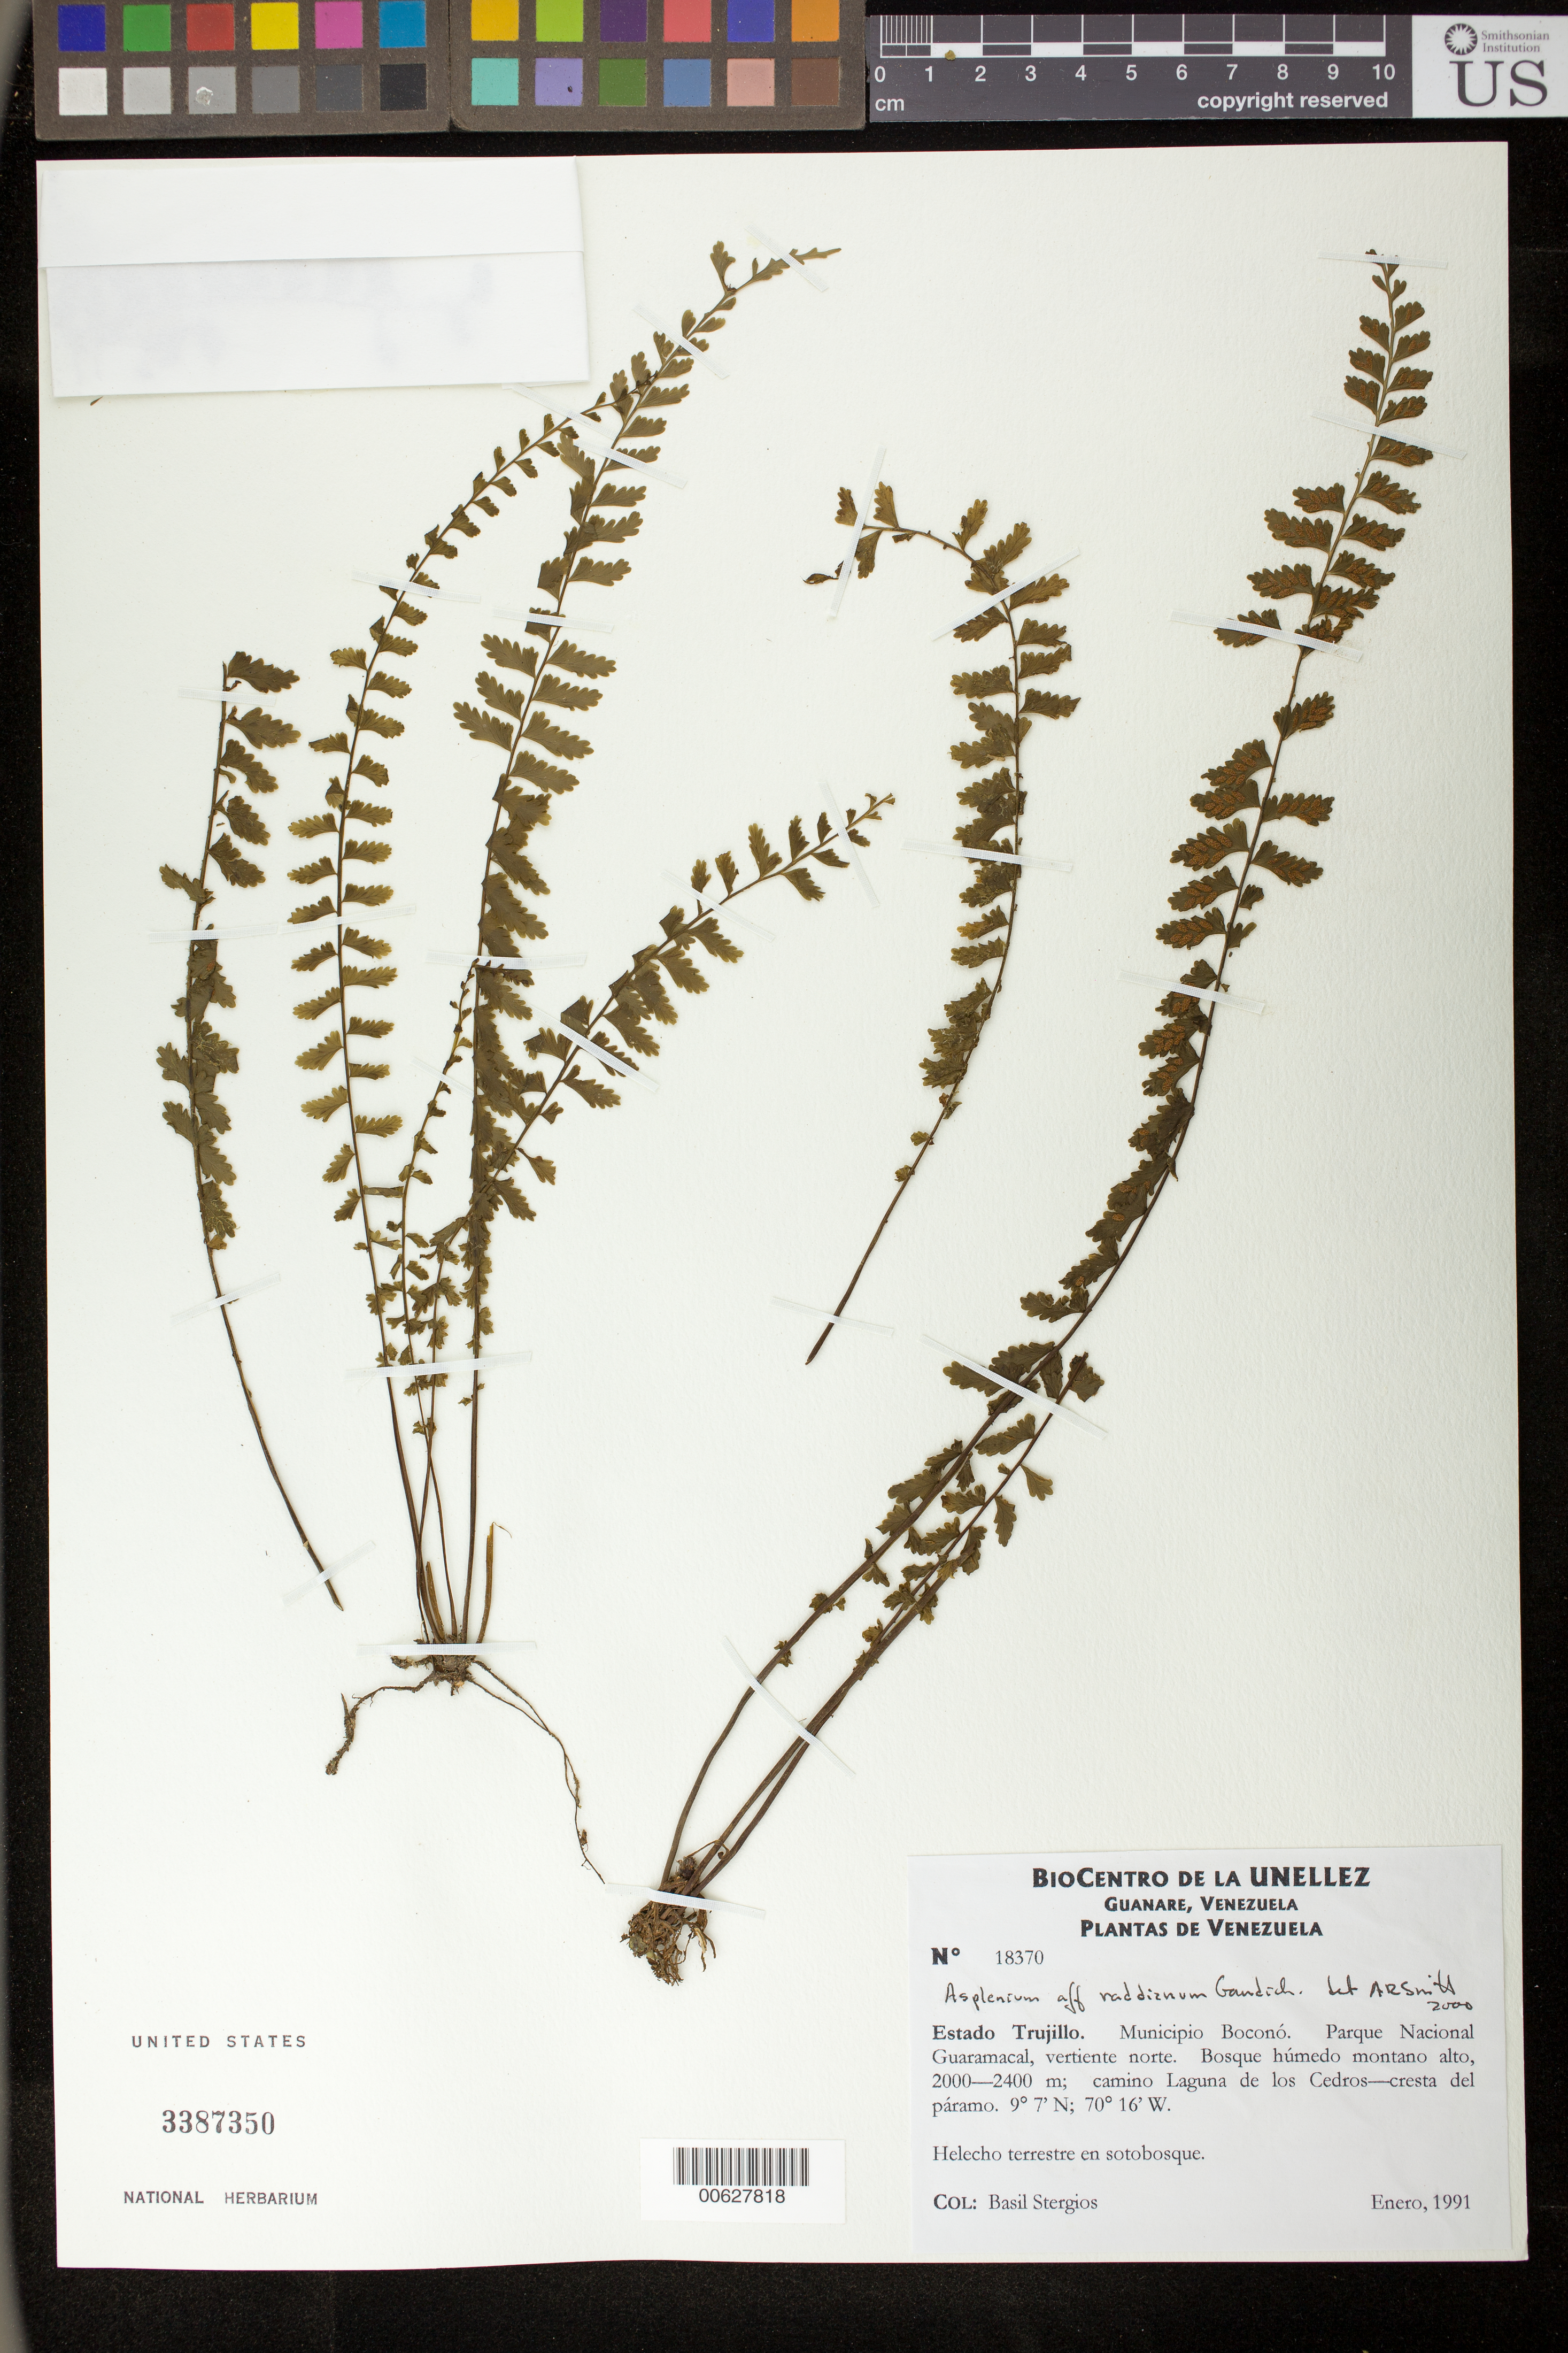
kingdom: Plantae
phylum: Tracheophyta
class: Polypodiopsida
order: Polypodiales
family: Aspleniaceae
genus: Asplenium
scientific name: Asplenium raddianum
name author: Gaudich.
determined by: Smith, Alan R., (UC)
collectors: B. G. Stergios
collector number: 18370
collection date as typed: Jan 1991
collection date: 1991-01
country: Venezuela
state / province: Trujillo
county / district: Boconó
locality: Parque Nacional Guaramacal, vertiente N, camino laguna de los Cedros-cresta del páramo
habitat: Bosque húmedo montano alto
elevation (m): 2000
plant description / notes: PORT, UC, US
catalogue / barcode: US 3387350